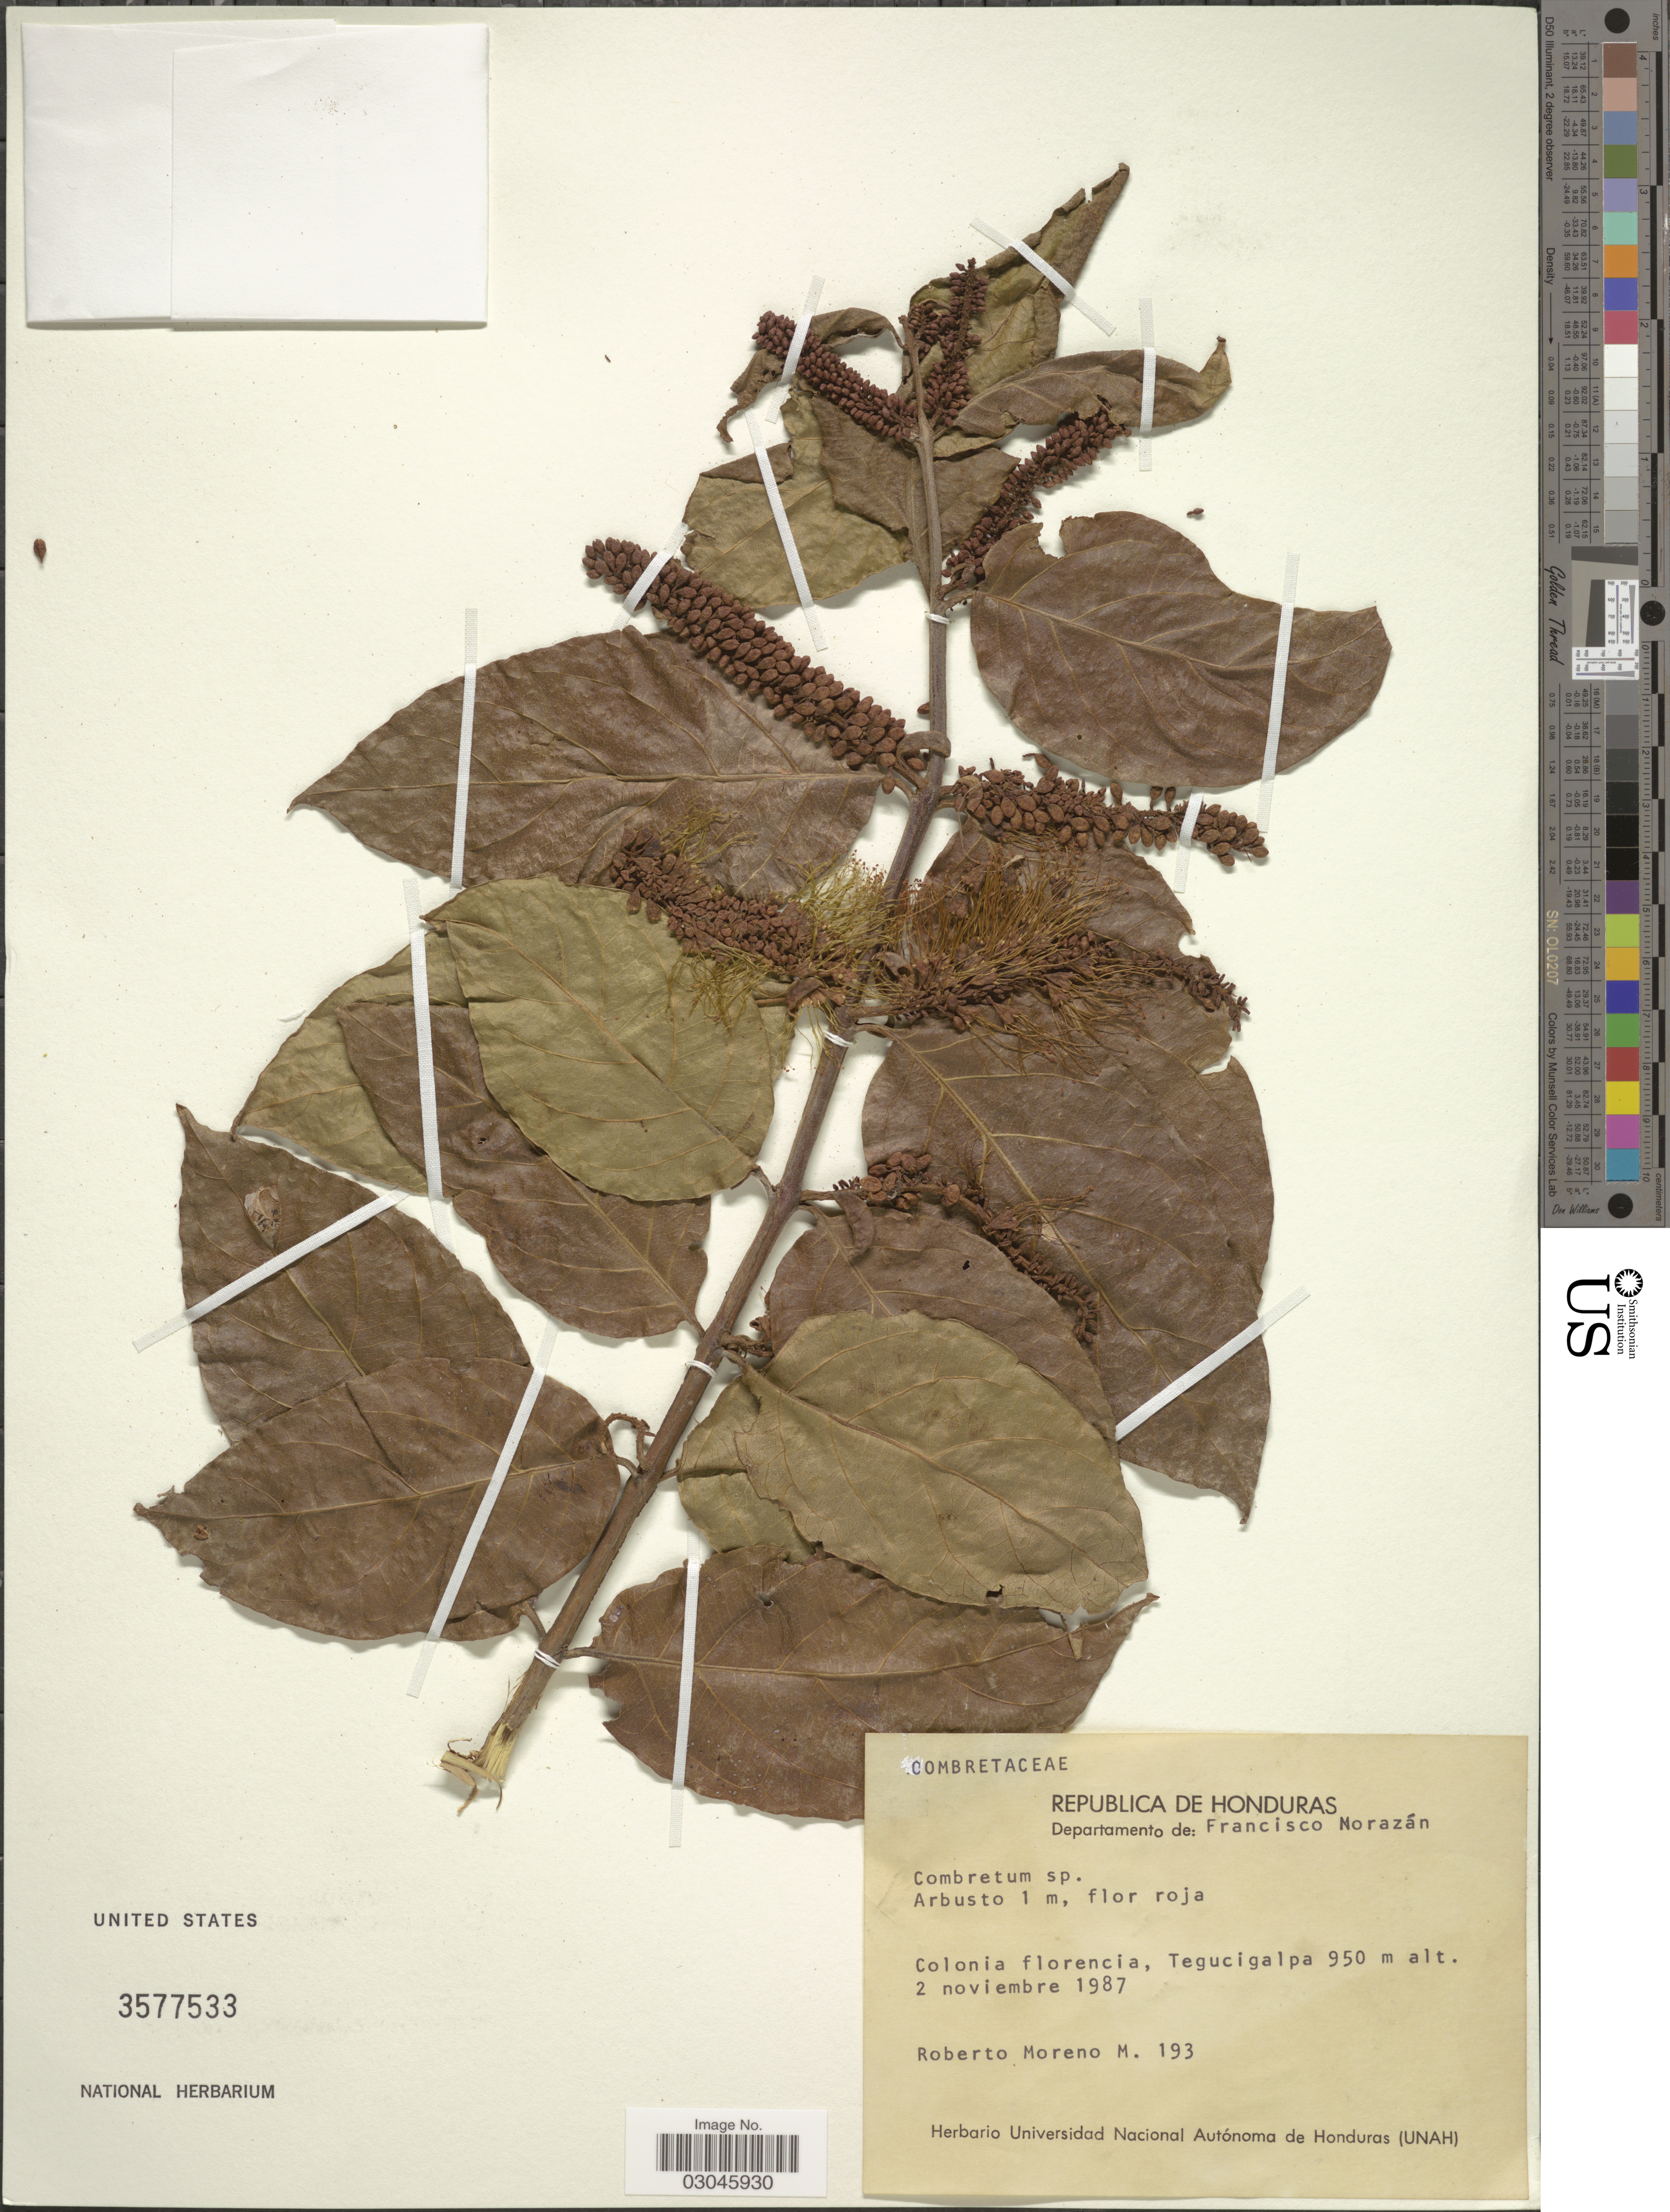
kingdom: Plantae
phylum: Tracheophyta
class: Magnoliopsida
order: Myrtales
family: Combretaceae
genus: Combretum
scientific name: Combretum sp.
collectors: R. Moreno M.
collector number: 193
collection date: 1987-11-02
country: Honduras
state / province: Fco. Morazán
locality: Departamento de: Francisco Norazán. Colonia florencia, Tegucigalpa.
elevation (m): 950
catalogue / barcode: US 3577533